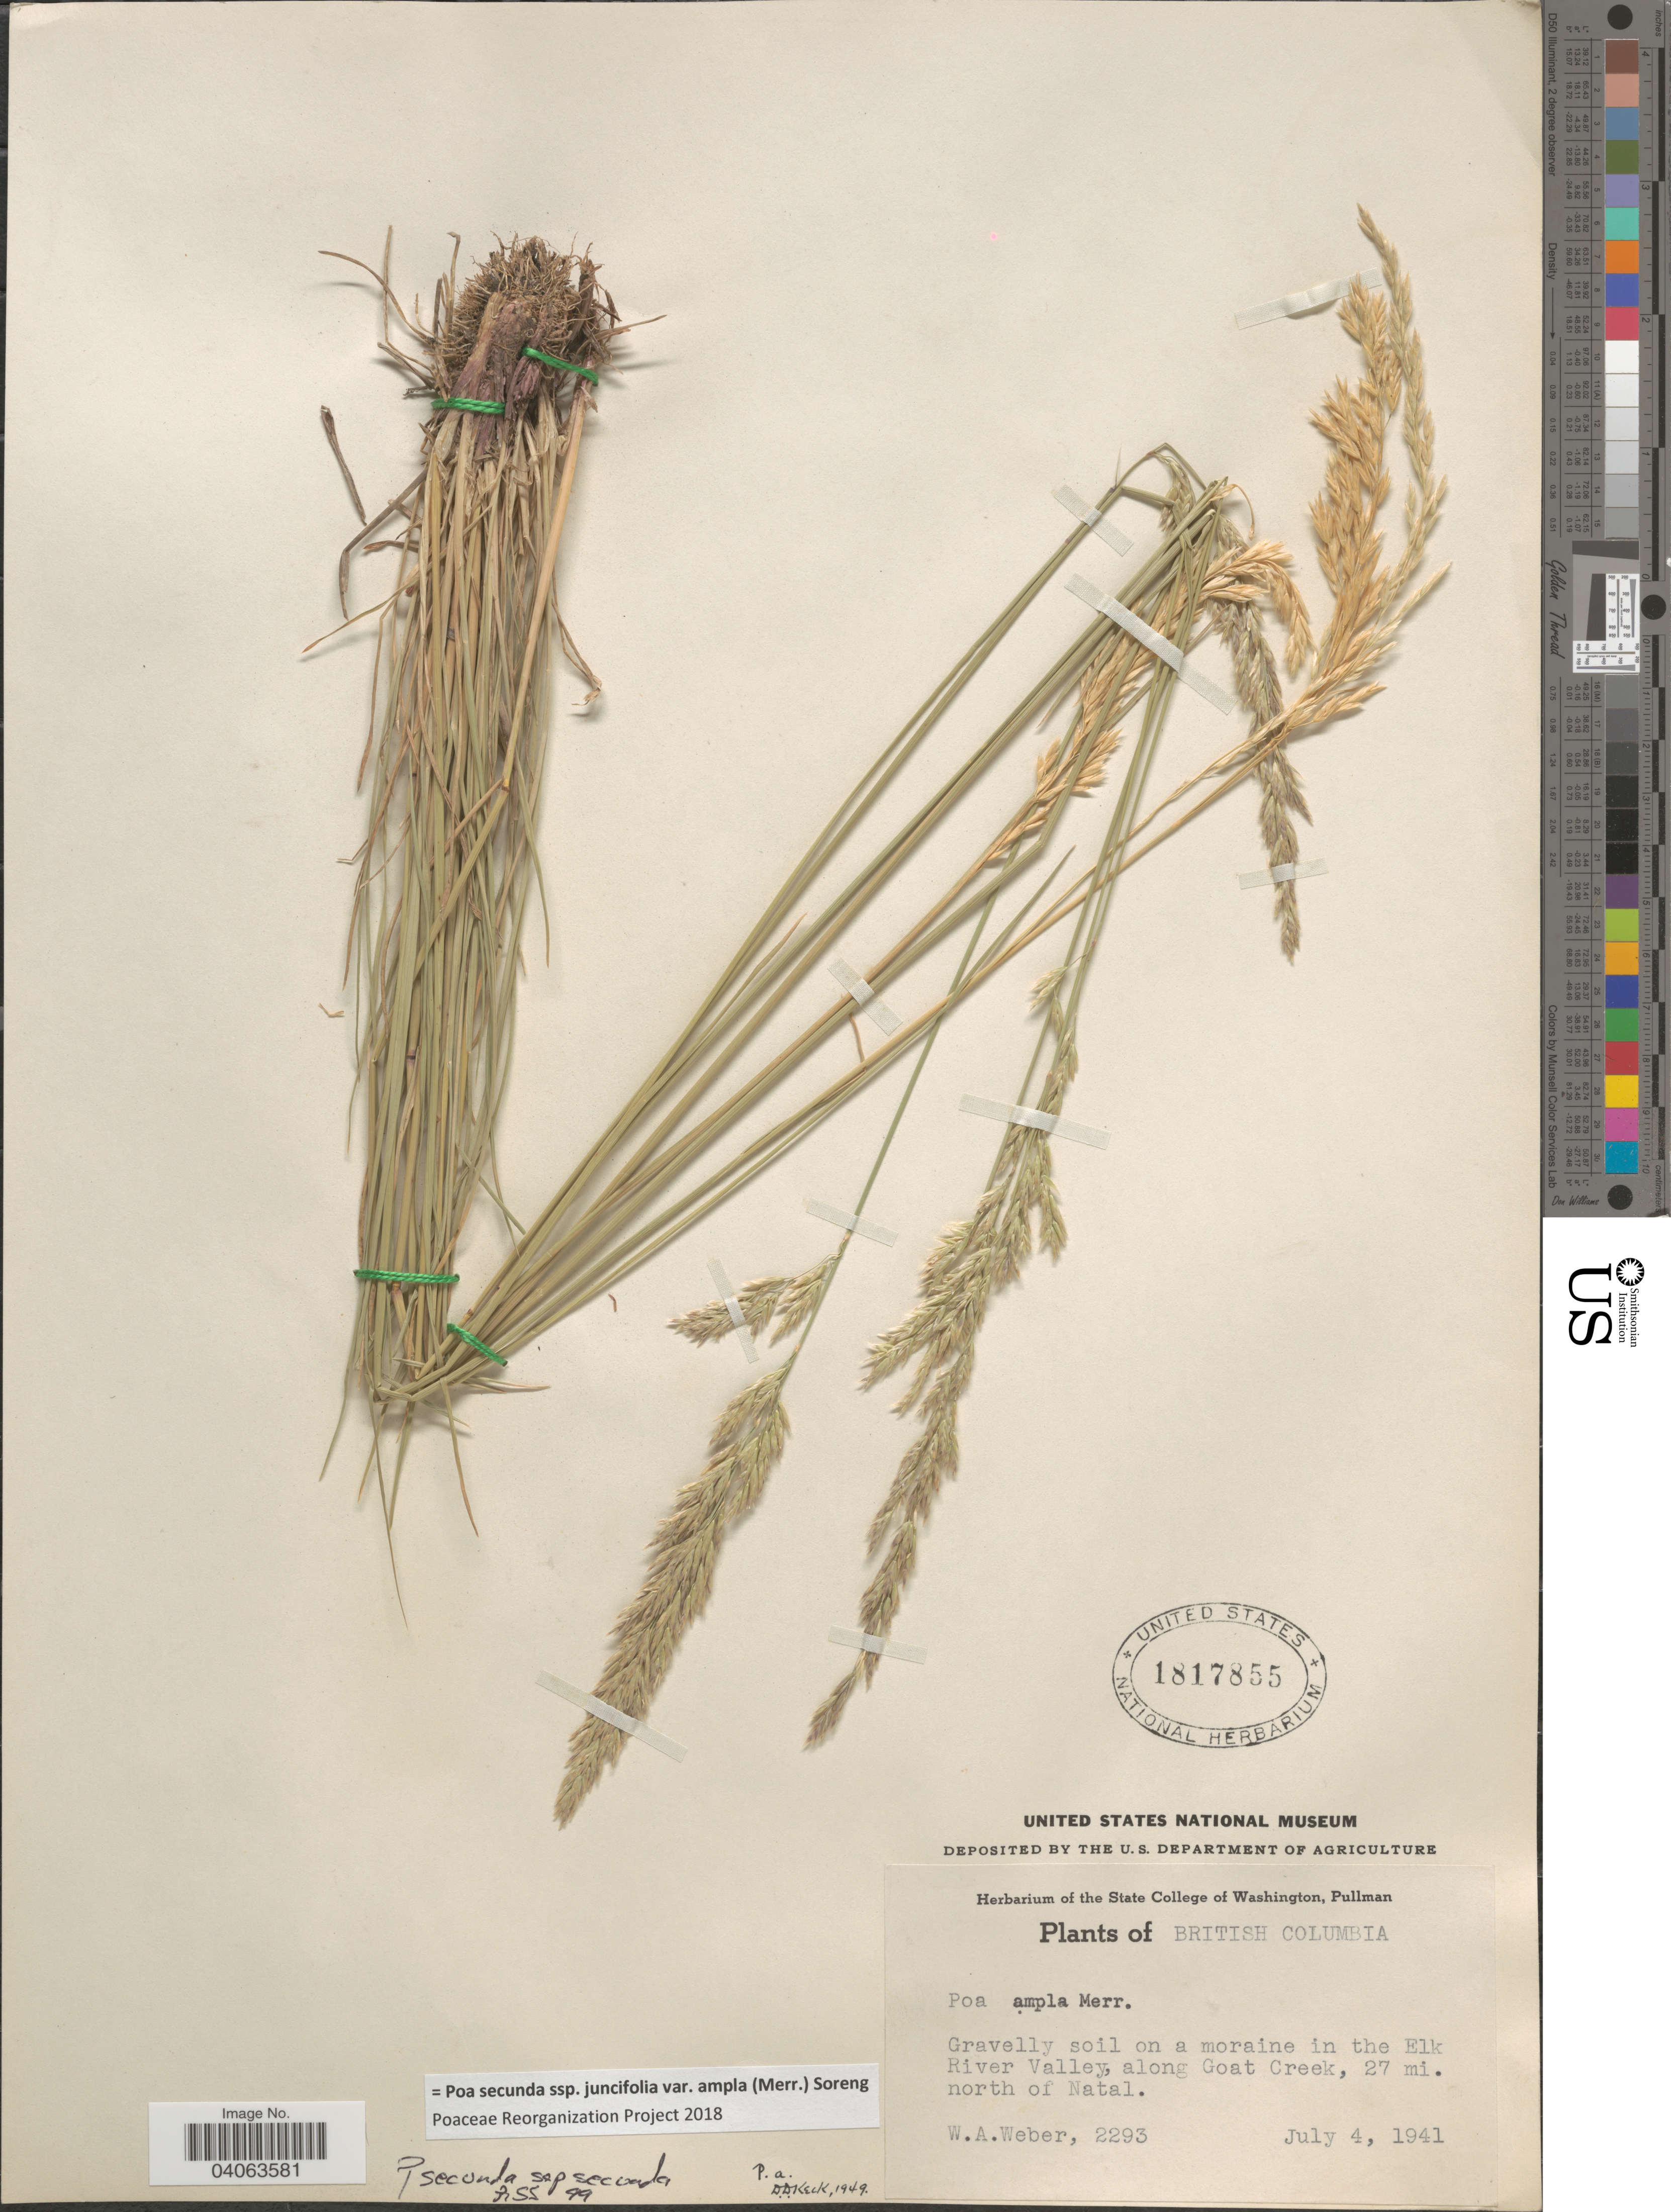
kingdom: Plantae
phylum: Tracheophyta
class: Liliopsida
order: Poales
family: Poaceae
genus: Poa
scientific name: Poa secunda subsp. juncifolia var. ampla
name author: (Merr.) Soreng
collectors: W. A. Weber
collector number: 2293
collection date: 1941-07-04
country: Canada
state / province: British Columbia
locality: Gravelly soil on a moraine in the Elk River Valley, along Goat Creek, 27 mi. north of Natal.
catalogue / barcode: US 1817855